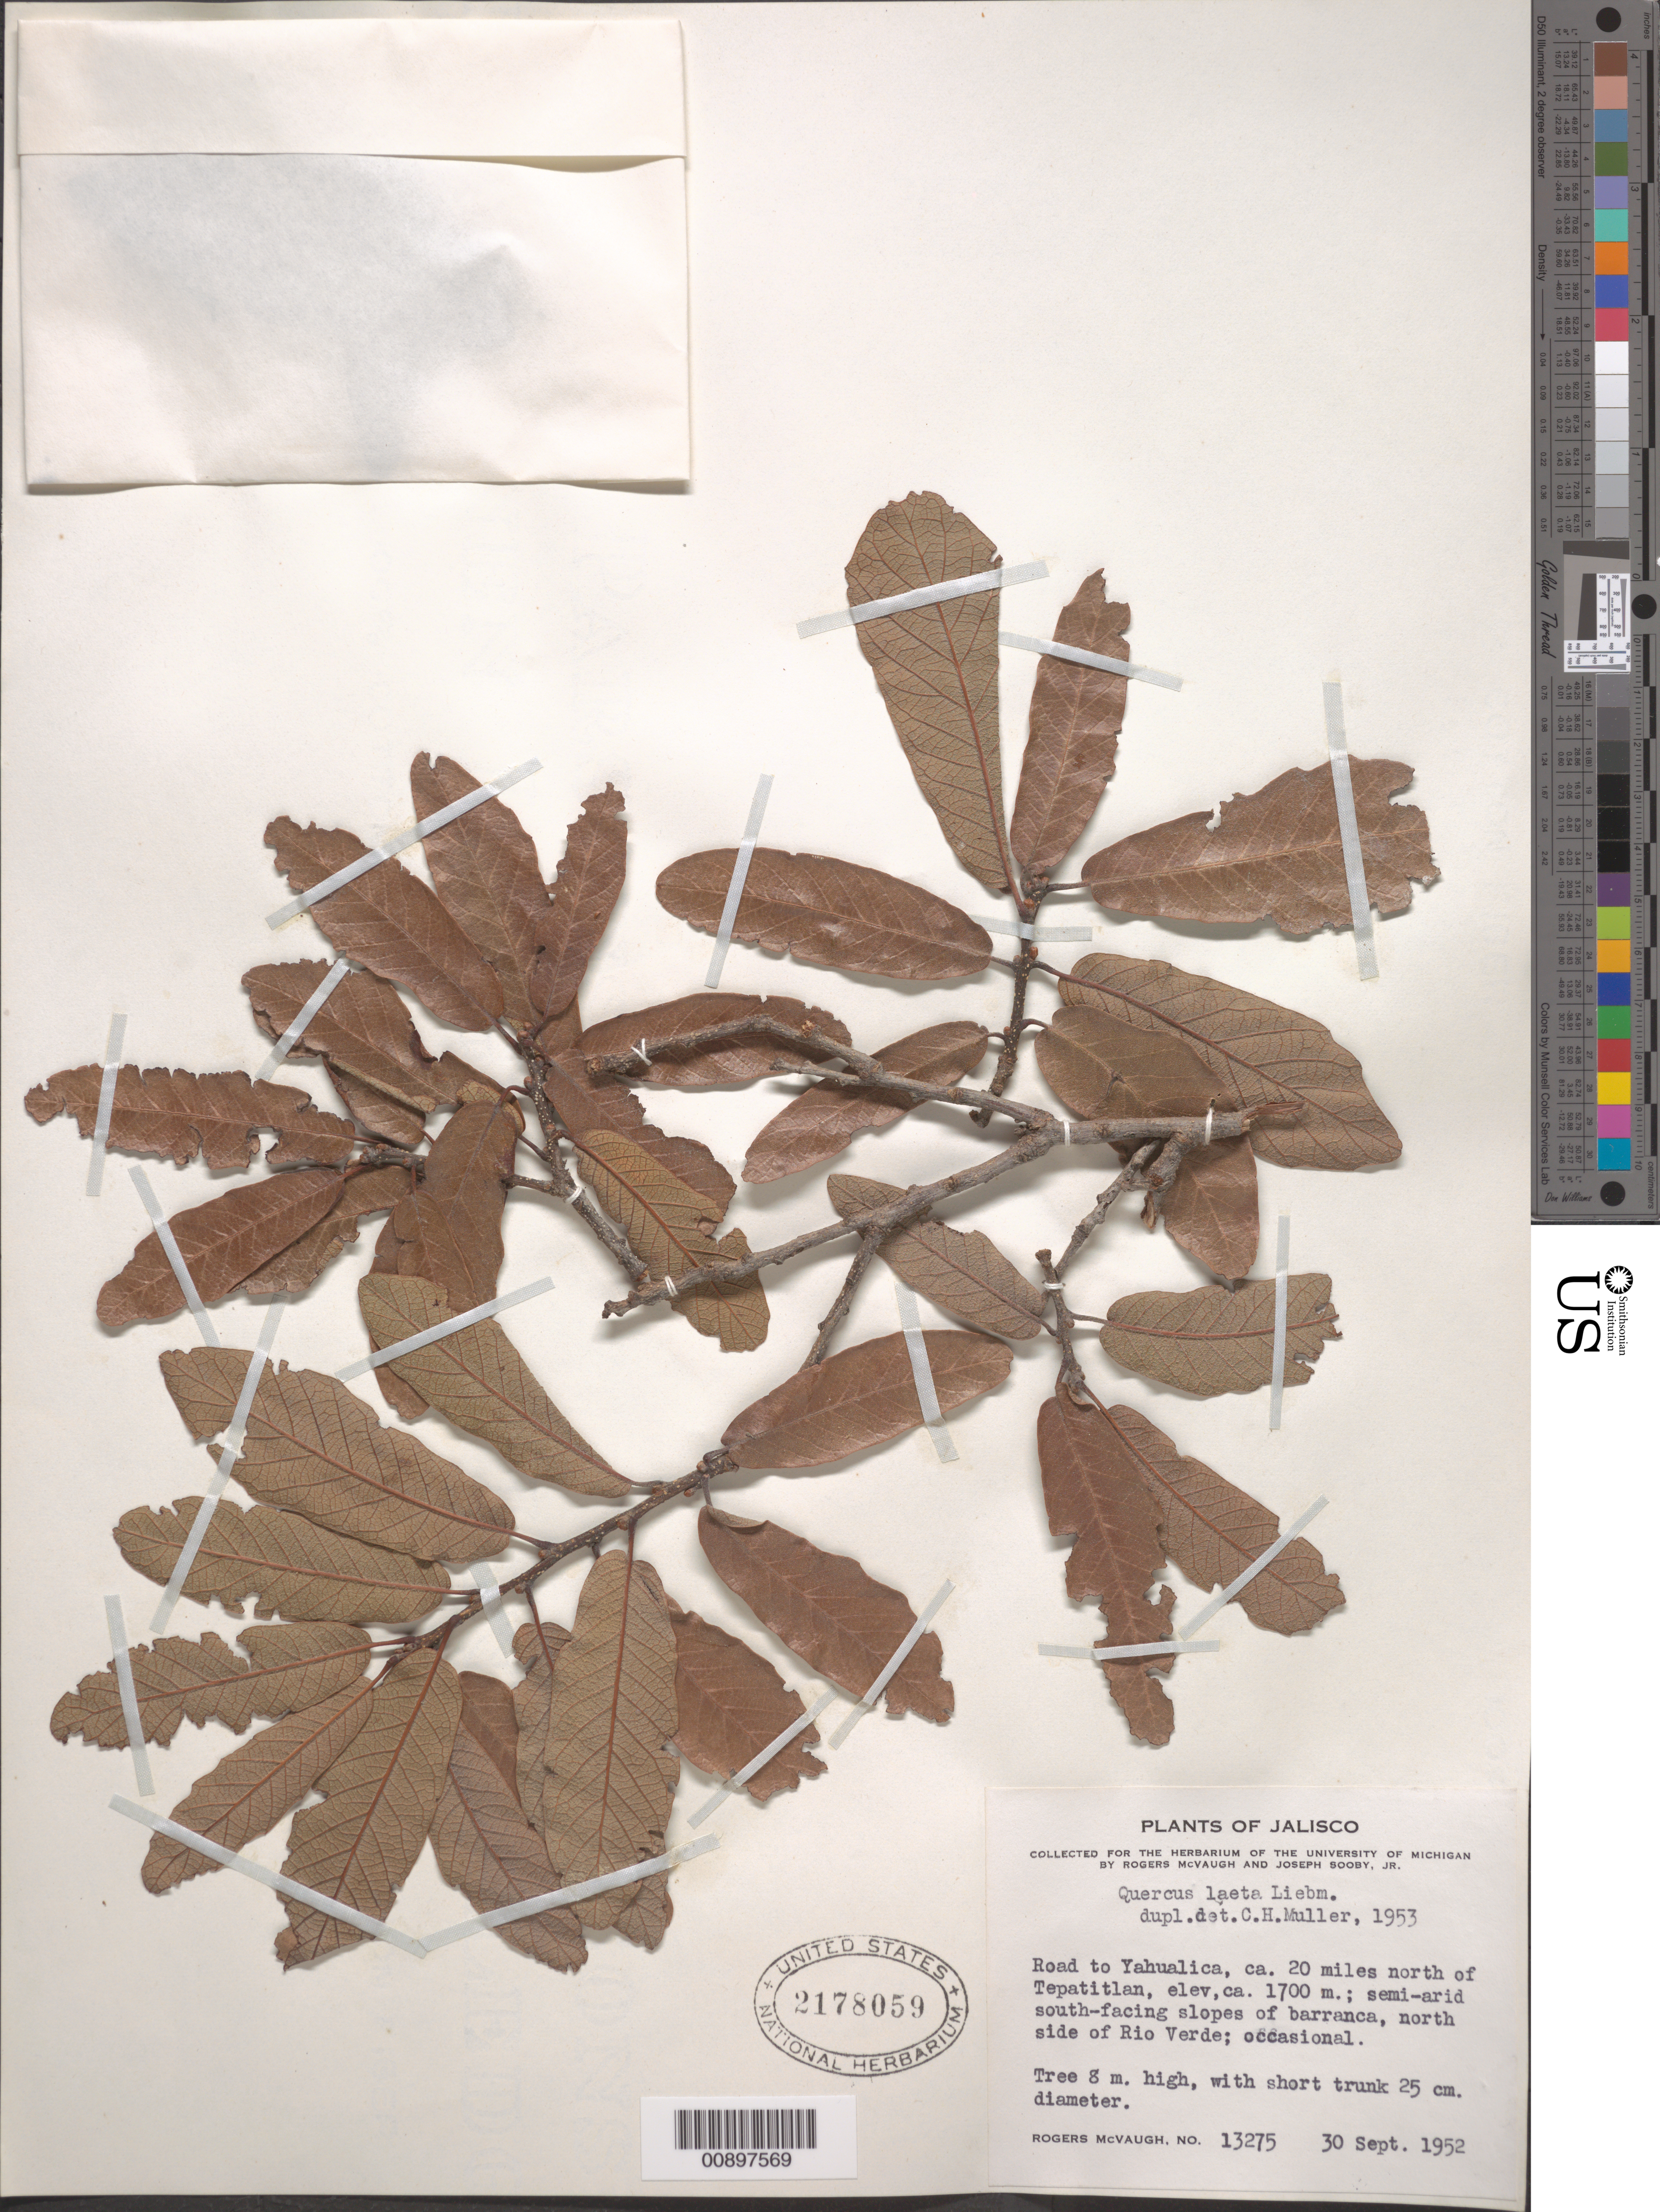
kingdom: Plantae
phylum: Tracheophyta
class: Magnoliopsida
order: Fagales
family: Fagaceae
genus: Quercus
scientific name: Quercus laeta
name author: Liebm.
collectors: R. McVaugh & J. Sooby Jr.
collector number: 13275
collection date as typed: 30 Sep 1952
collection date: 1952-09-30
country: Mexico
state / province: Jalisco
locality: Road to Yahualica, ca. 20 miles north of Tepatitlán. Semi-arid south-facing slopes of barranca, north side of Río Verde.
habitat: Semi-arid south-facing slopes of barranca.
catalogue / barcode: US 2178059